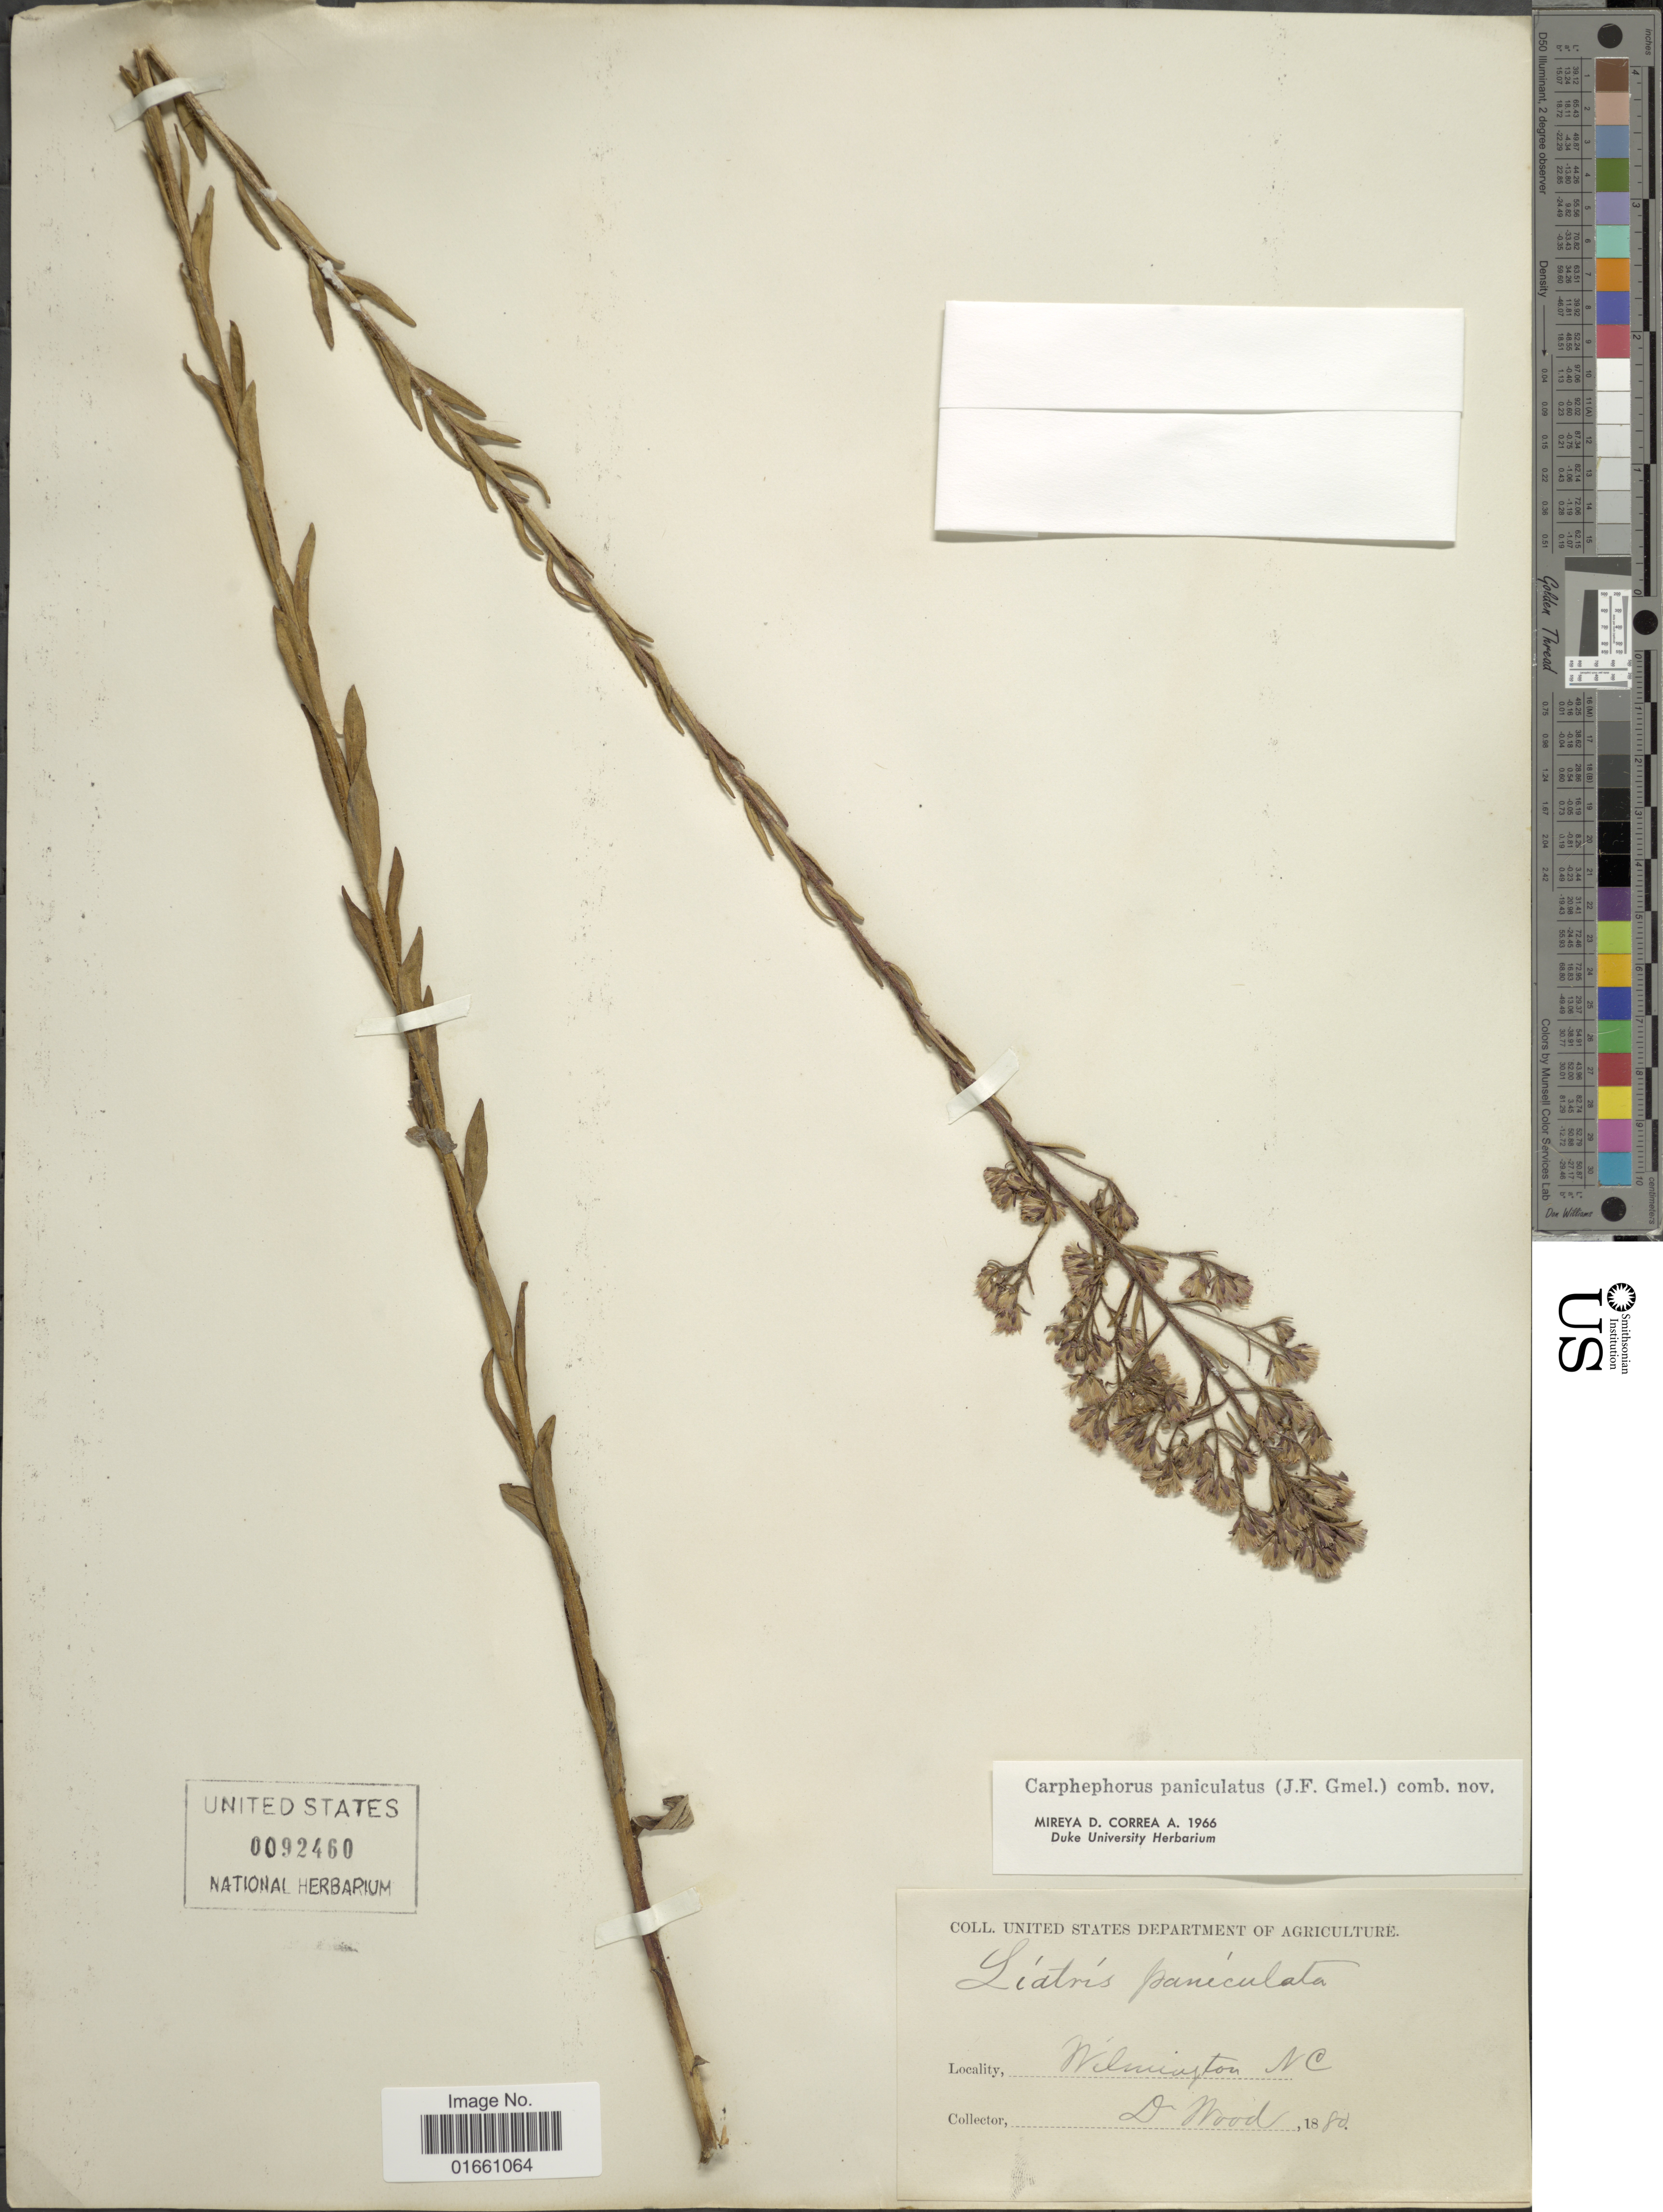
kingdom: Plantae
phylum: Tracheophyta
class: Magnoliopsida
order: Asterales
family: Asteraceae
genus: Trilisa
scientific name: Trilisa paniculata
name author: (J.F. Gmel.) Cass.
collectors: D. Wood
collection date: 1880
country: United States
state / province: North Carolina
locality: Wilmington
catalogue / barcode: US 92460